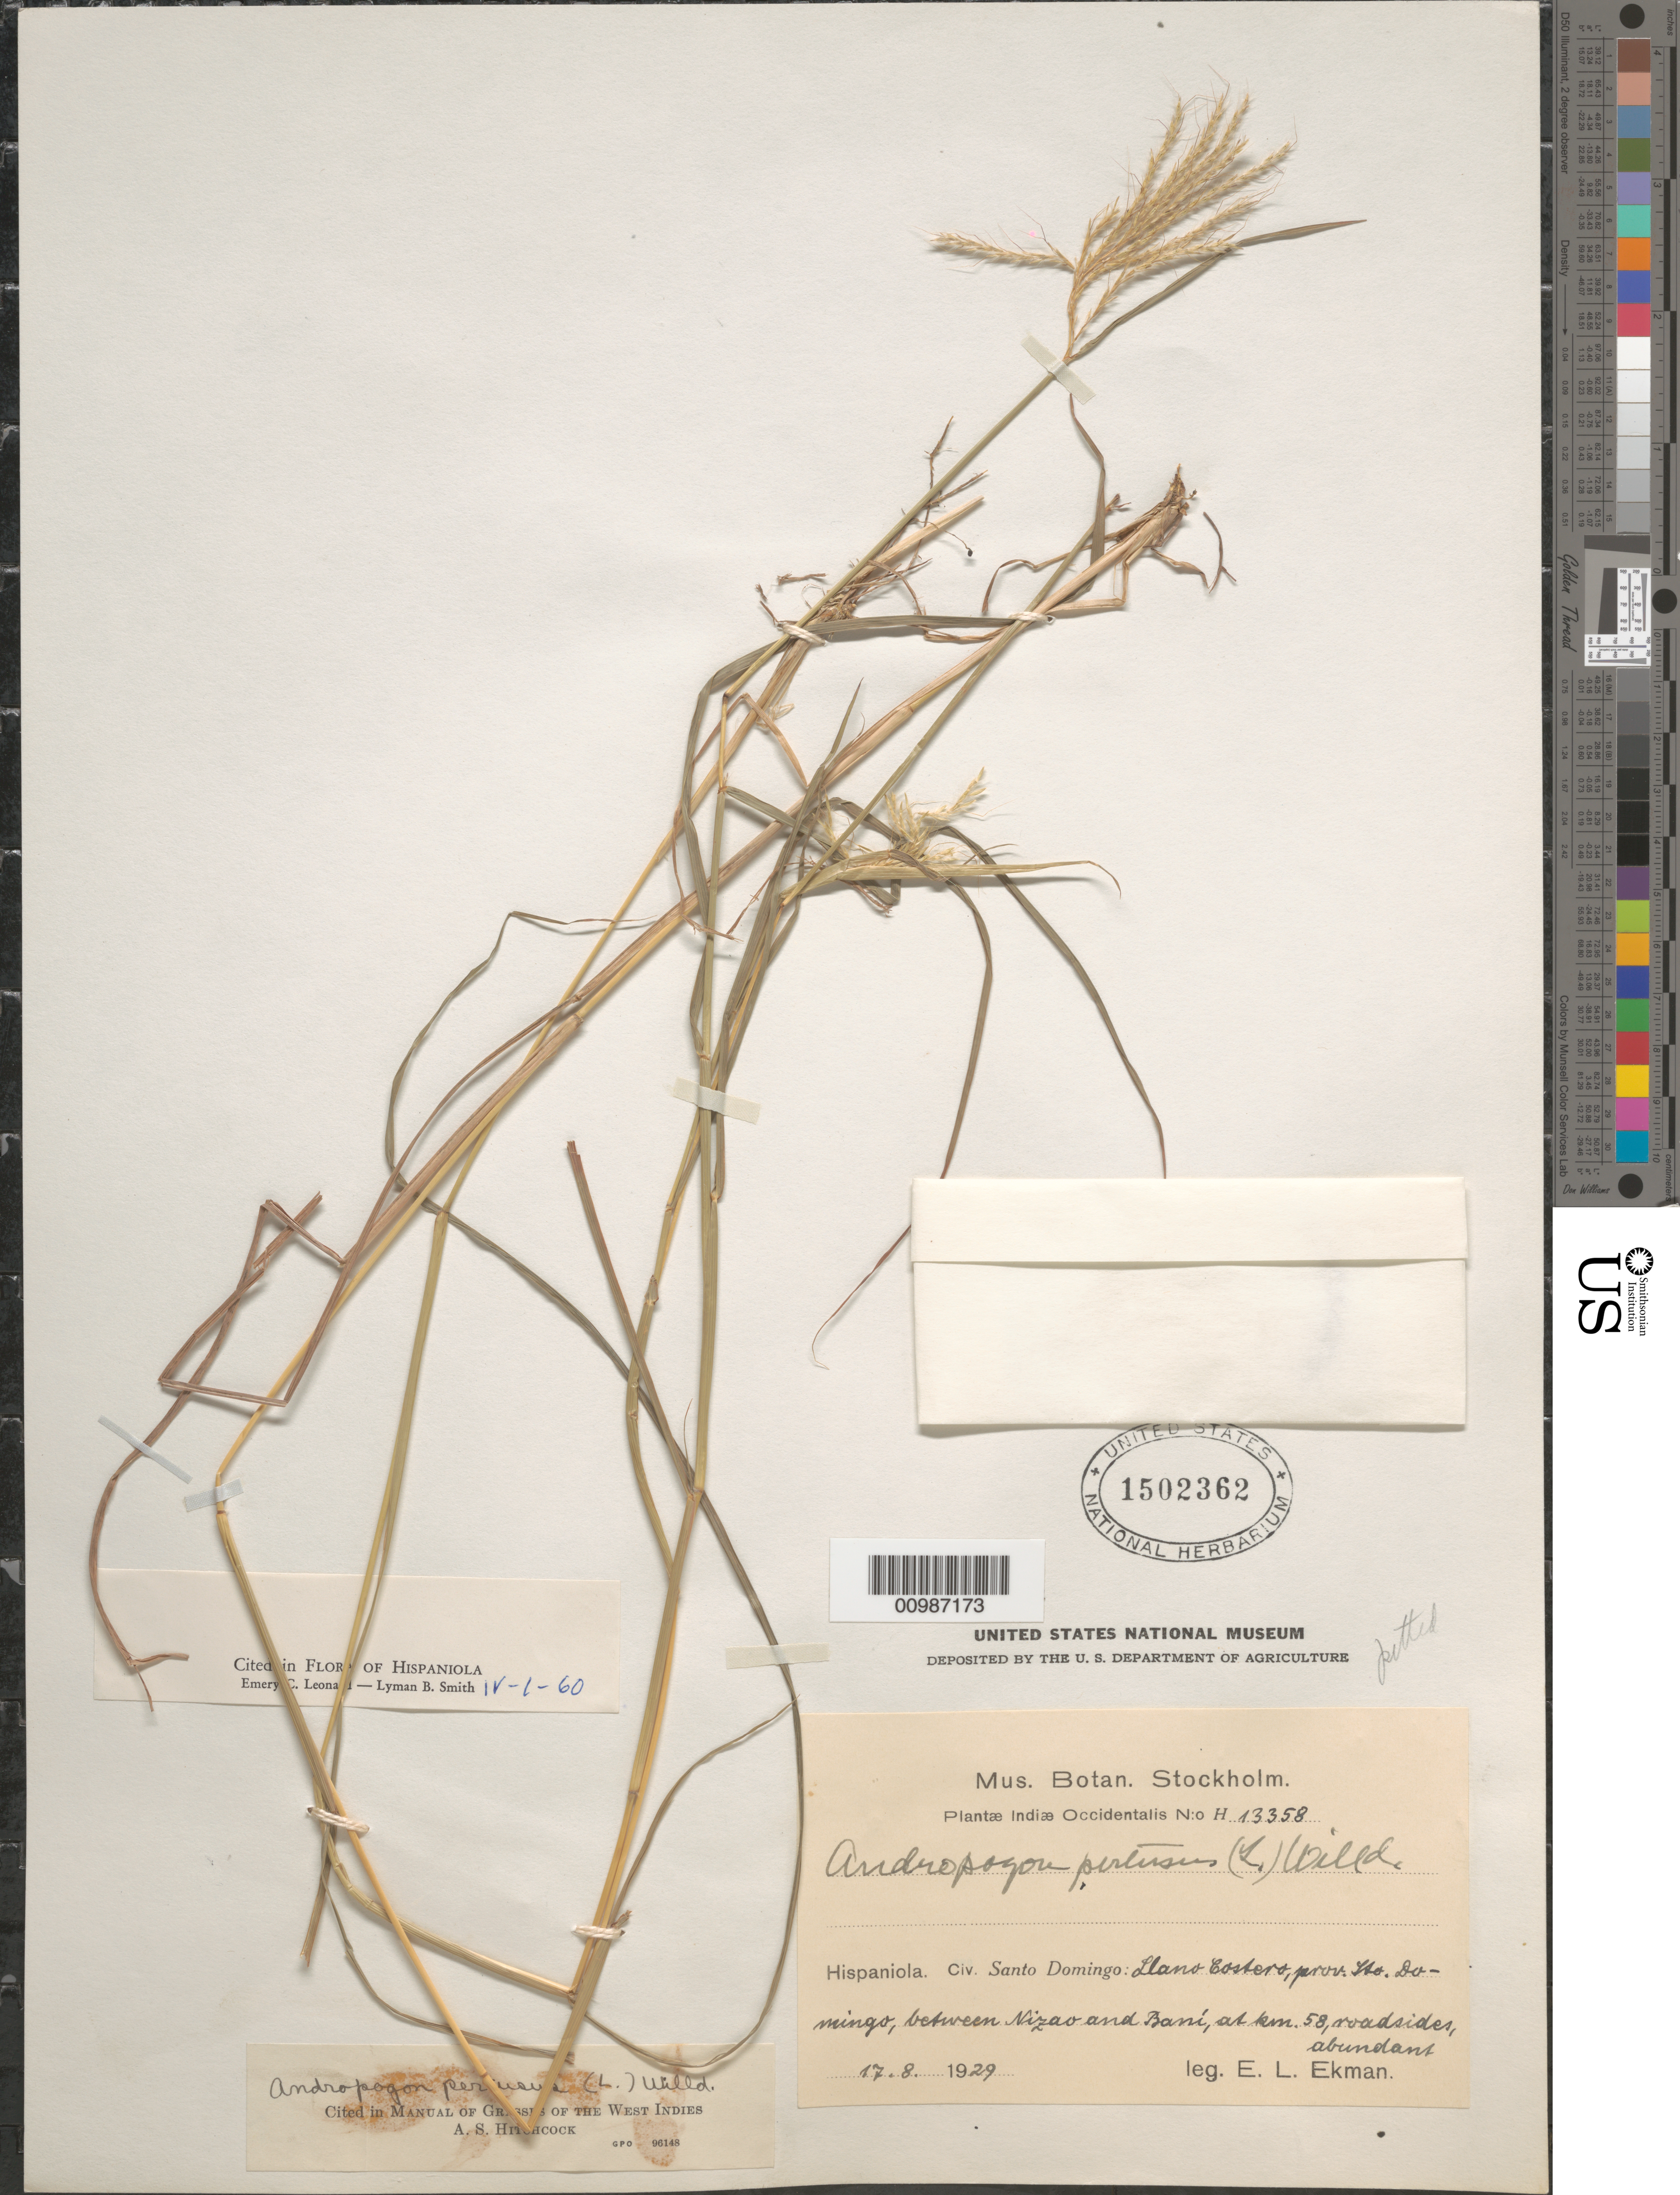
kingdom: Plantae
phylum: Tracheophyta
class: Liliopsida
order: Poales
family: Poaceae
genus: Andropogon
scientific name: Andropogon pertusus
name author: (L.) Willd.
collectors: E. L. Ekman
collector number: H 13358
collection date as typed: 17 Aug 1929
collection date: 1929-08-17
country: Dominican Republic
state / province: Peravia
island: Hispaniola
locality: Between Nizao and Bani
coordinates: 0 N, 0 E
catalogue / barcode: US 1502362